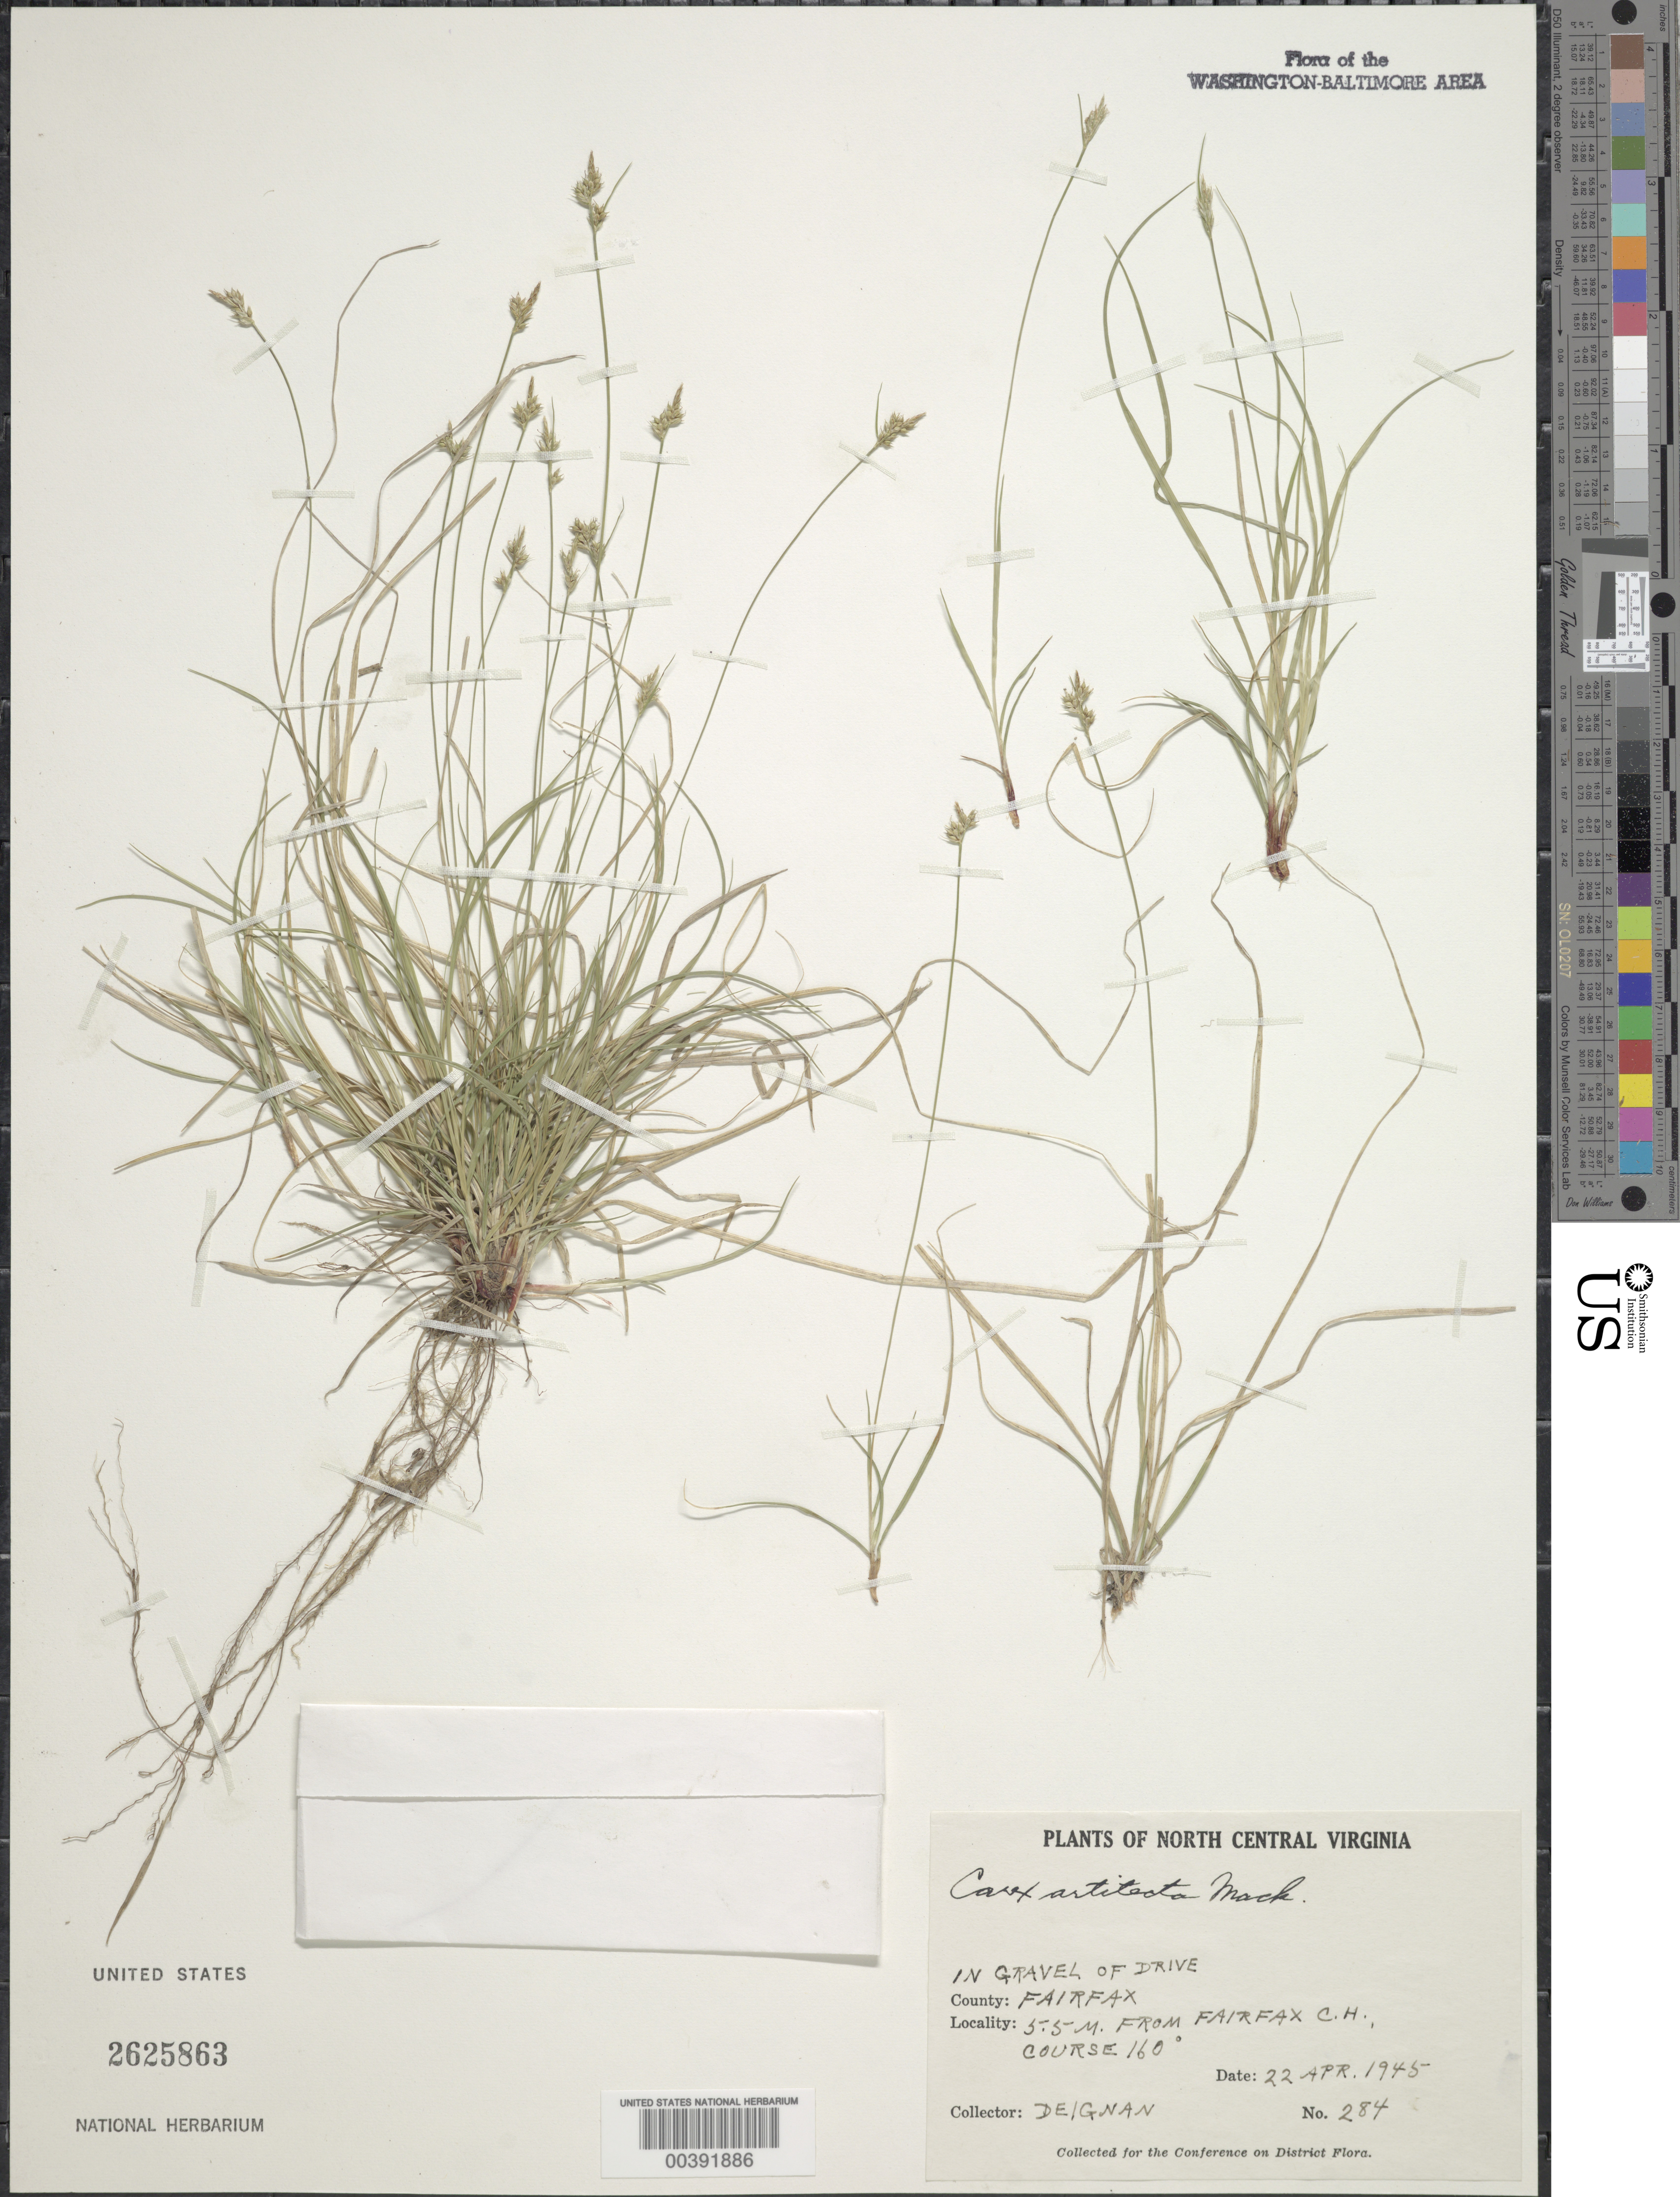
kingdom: Plantae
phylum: Tracheophyta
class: Liliopsida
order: Poales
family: Cyperaceae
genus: Carex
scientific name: Carex albicans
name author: Willd. ex Spreng.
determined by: Shetler, Stanwyn G., (US), NMNH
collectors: H. Deignan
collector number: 284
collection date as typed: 22 Apr 1945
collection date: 1945-04-22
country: United States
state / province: Virginia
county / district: Fairfax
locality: Drive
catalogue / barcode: US 2625863